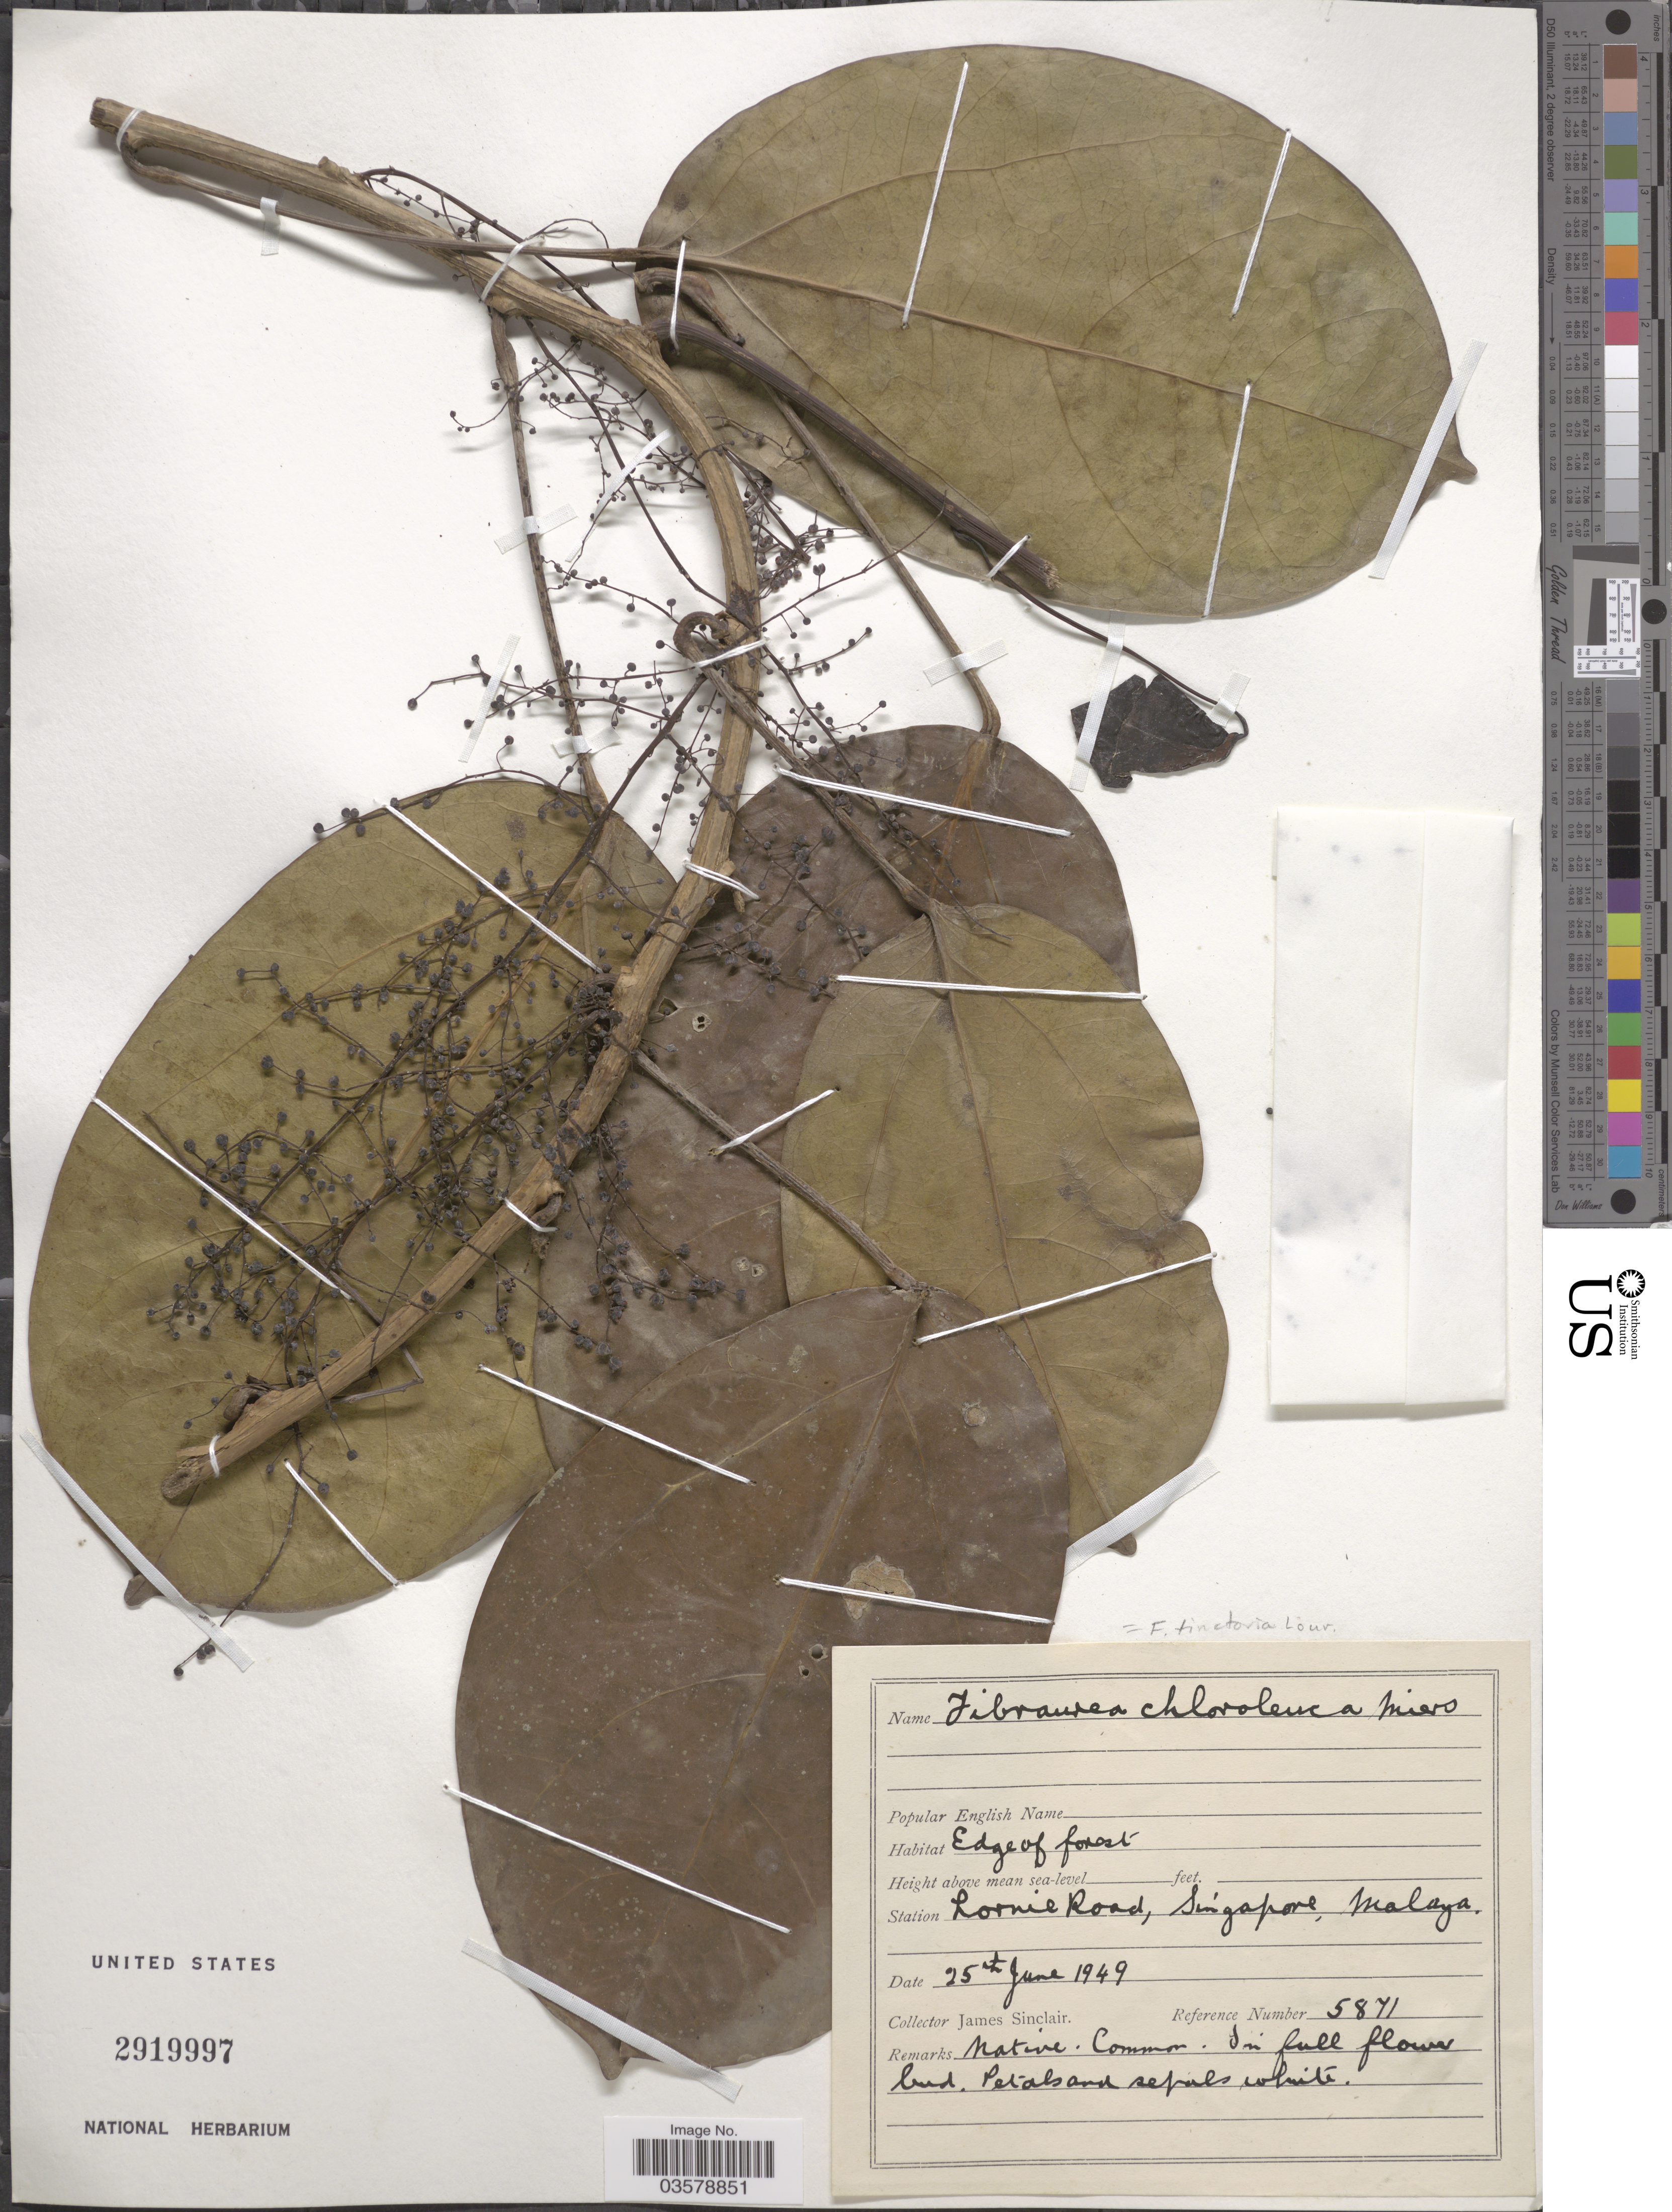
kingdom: Plantae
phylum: Tracheophyta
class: Magnoliopsida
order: Ranunculales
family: Menispermaceae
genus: Fibraurea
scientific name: Fibraurea tinctoria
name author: Lour.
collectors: J. Sinclair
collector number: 5871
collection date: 1949-06-25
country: Singapore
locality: Station Lornie Road, Singapore, Malaya.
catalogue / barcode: US 2919997